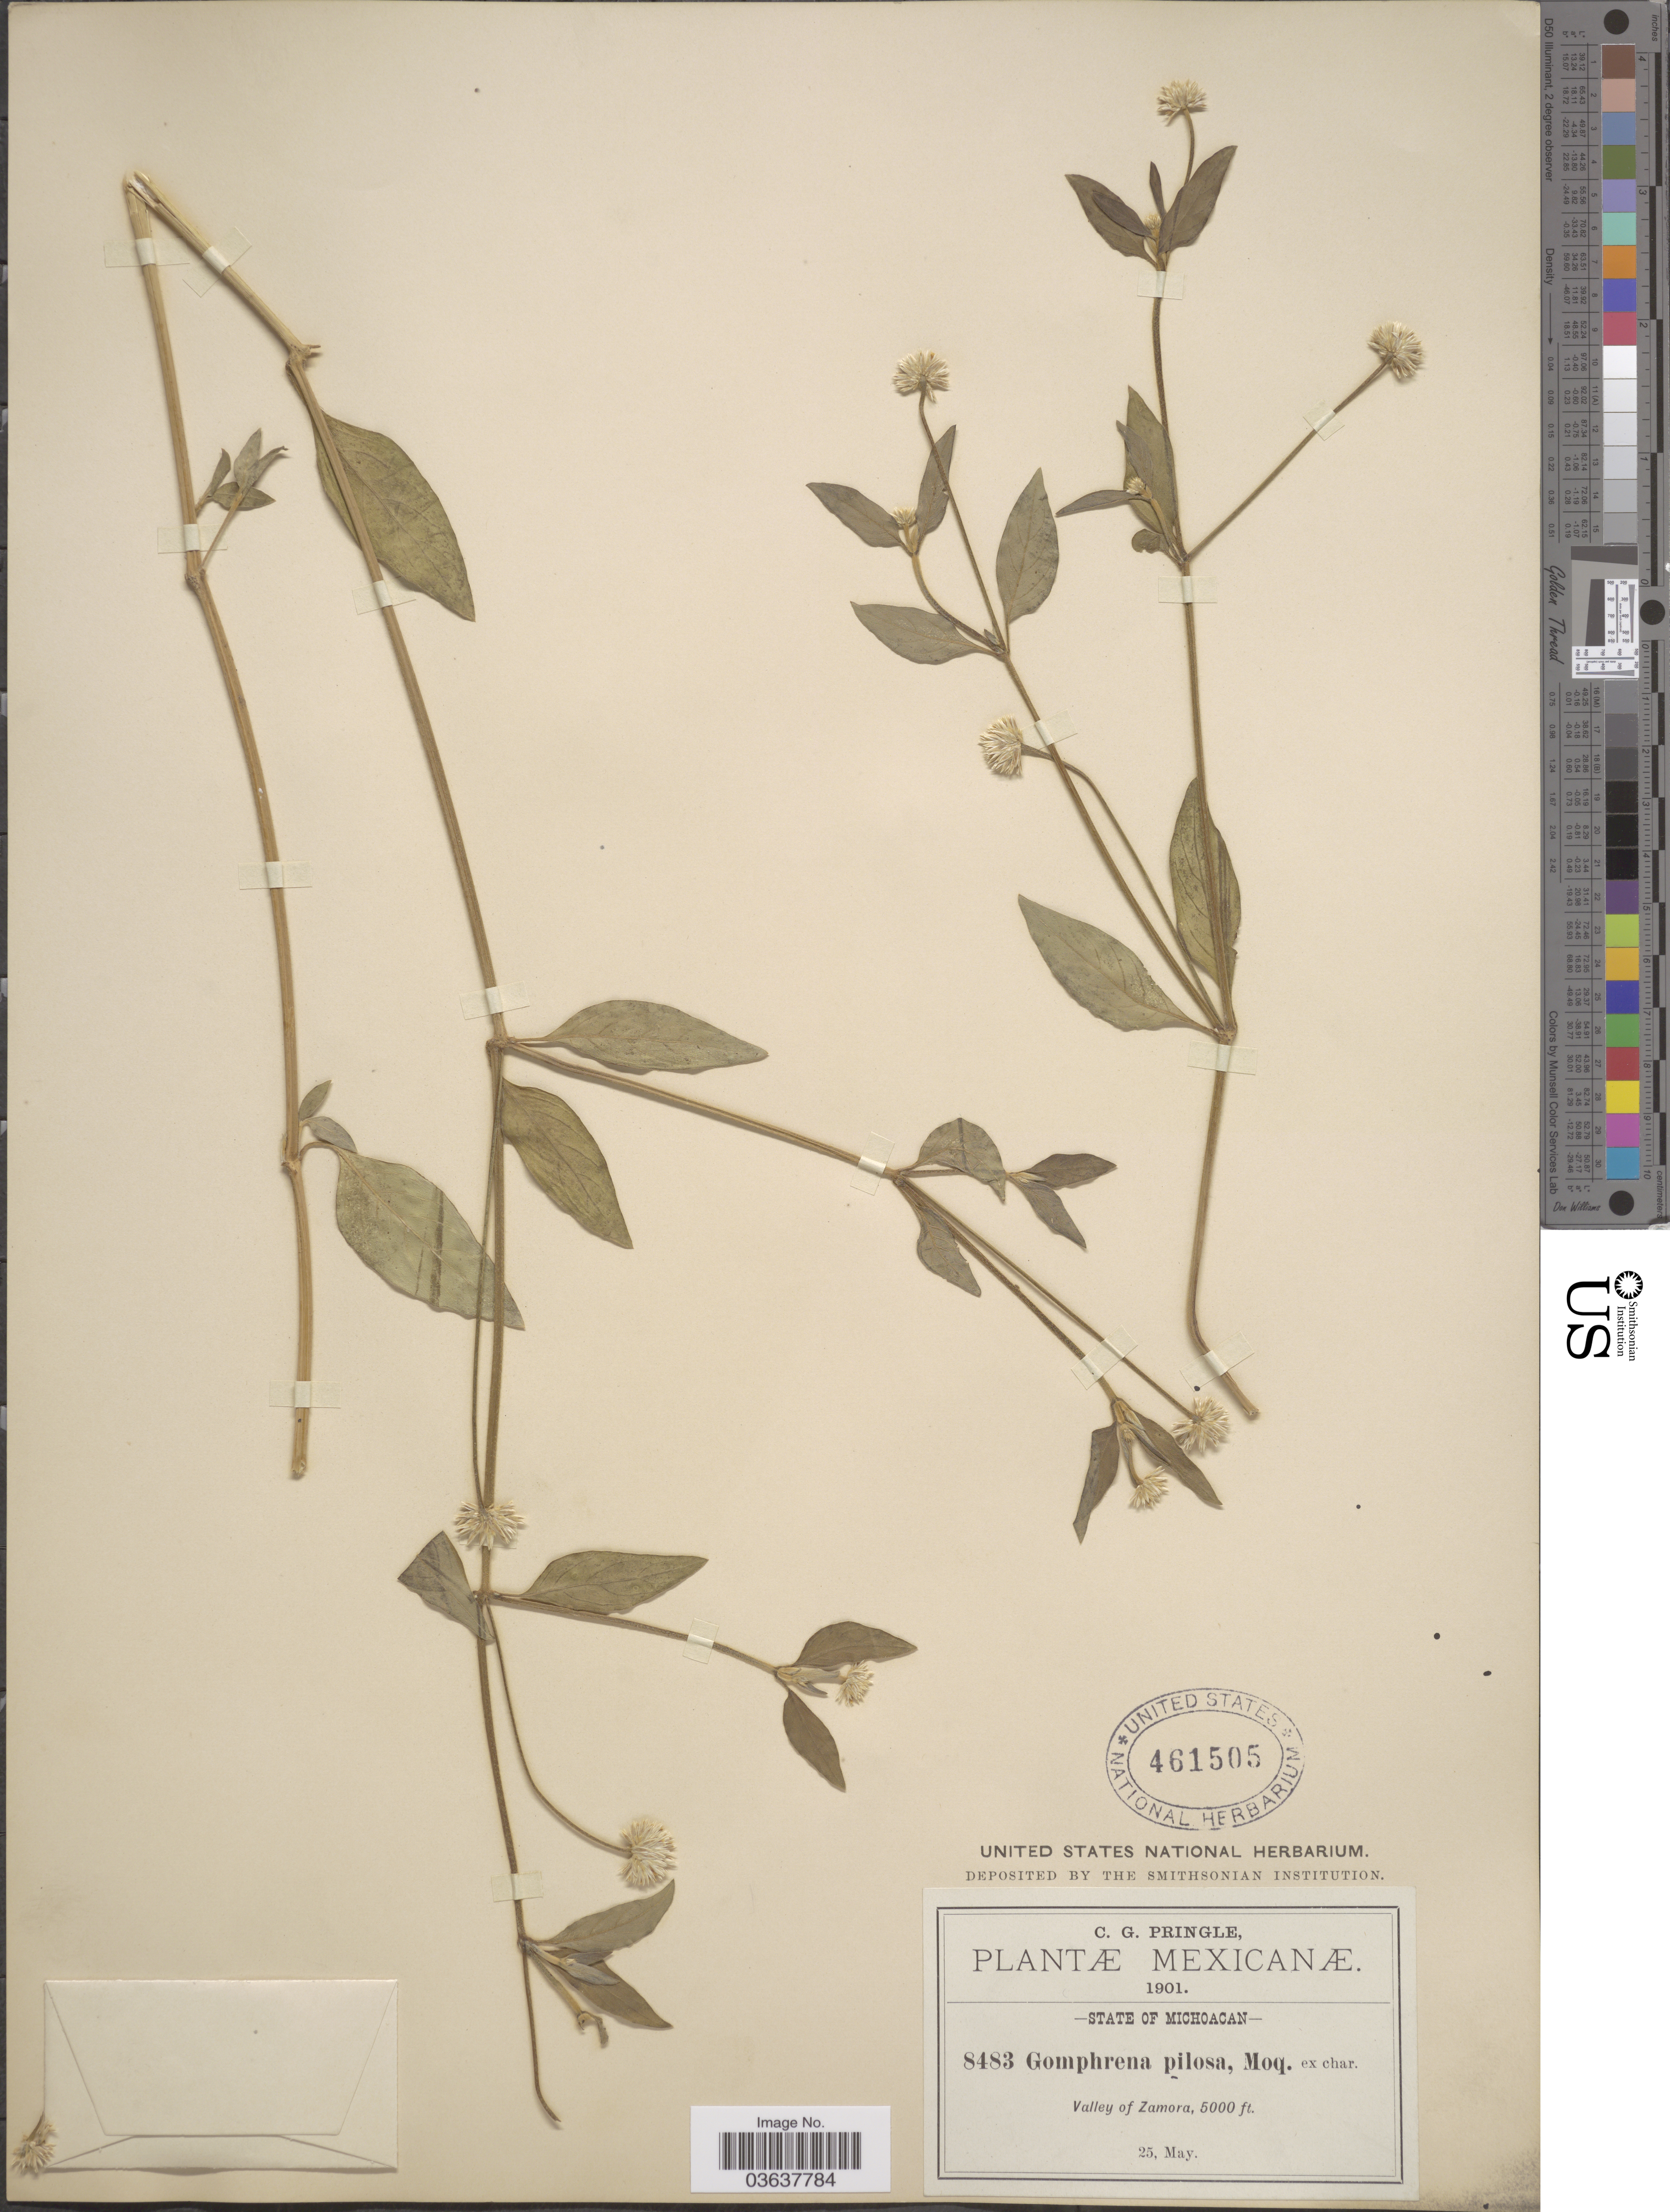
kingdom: Plantae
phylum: Tracheophyta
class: Magnoliopsida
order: Caryophyllales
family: Amaranthaceae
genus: Gomphrena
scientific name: Gomphrena pilosa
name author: (M. Martens & Galeotti) Moq.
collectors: C. G. Pringle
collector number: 8483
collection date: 1901-05-25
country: Mexico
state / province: Michoacán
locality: Valley of Zamora.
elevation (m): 1524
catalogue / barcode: US 461505